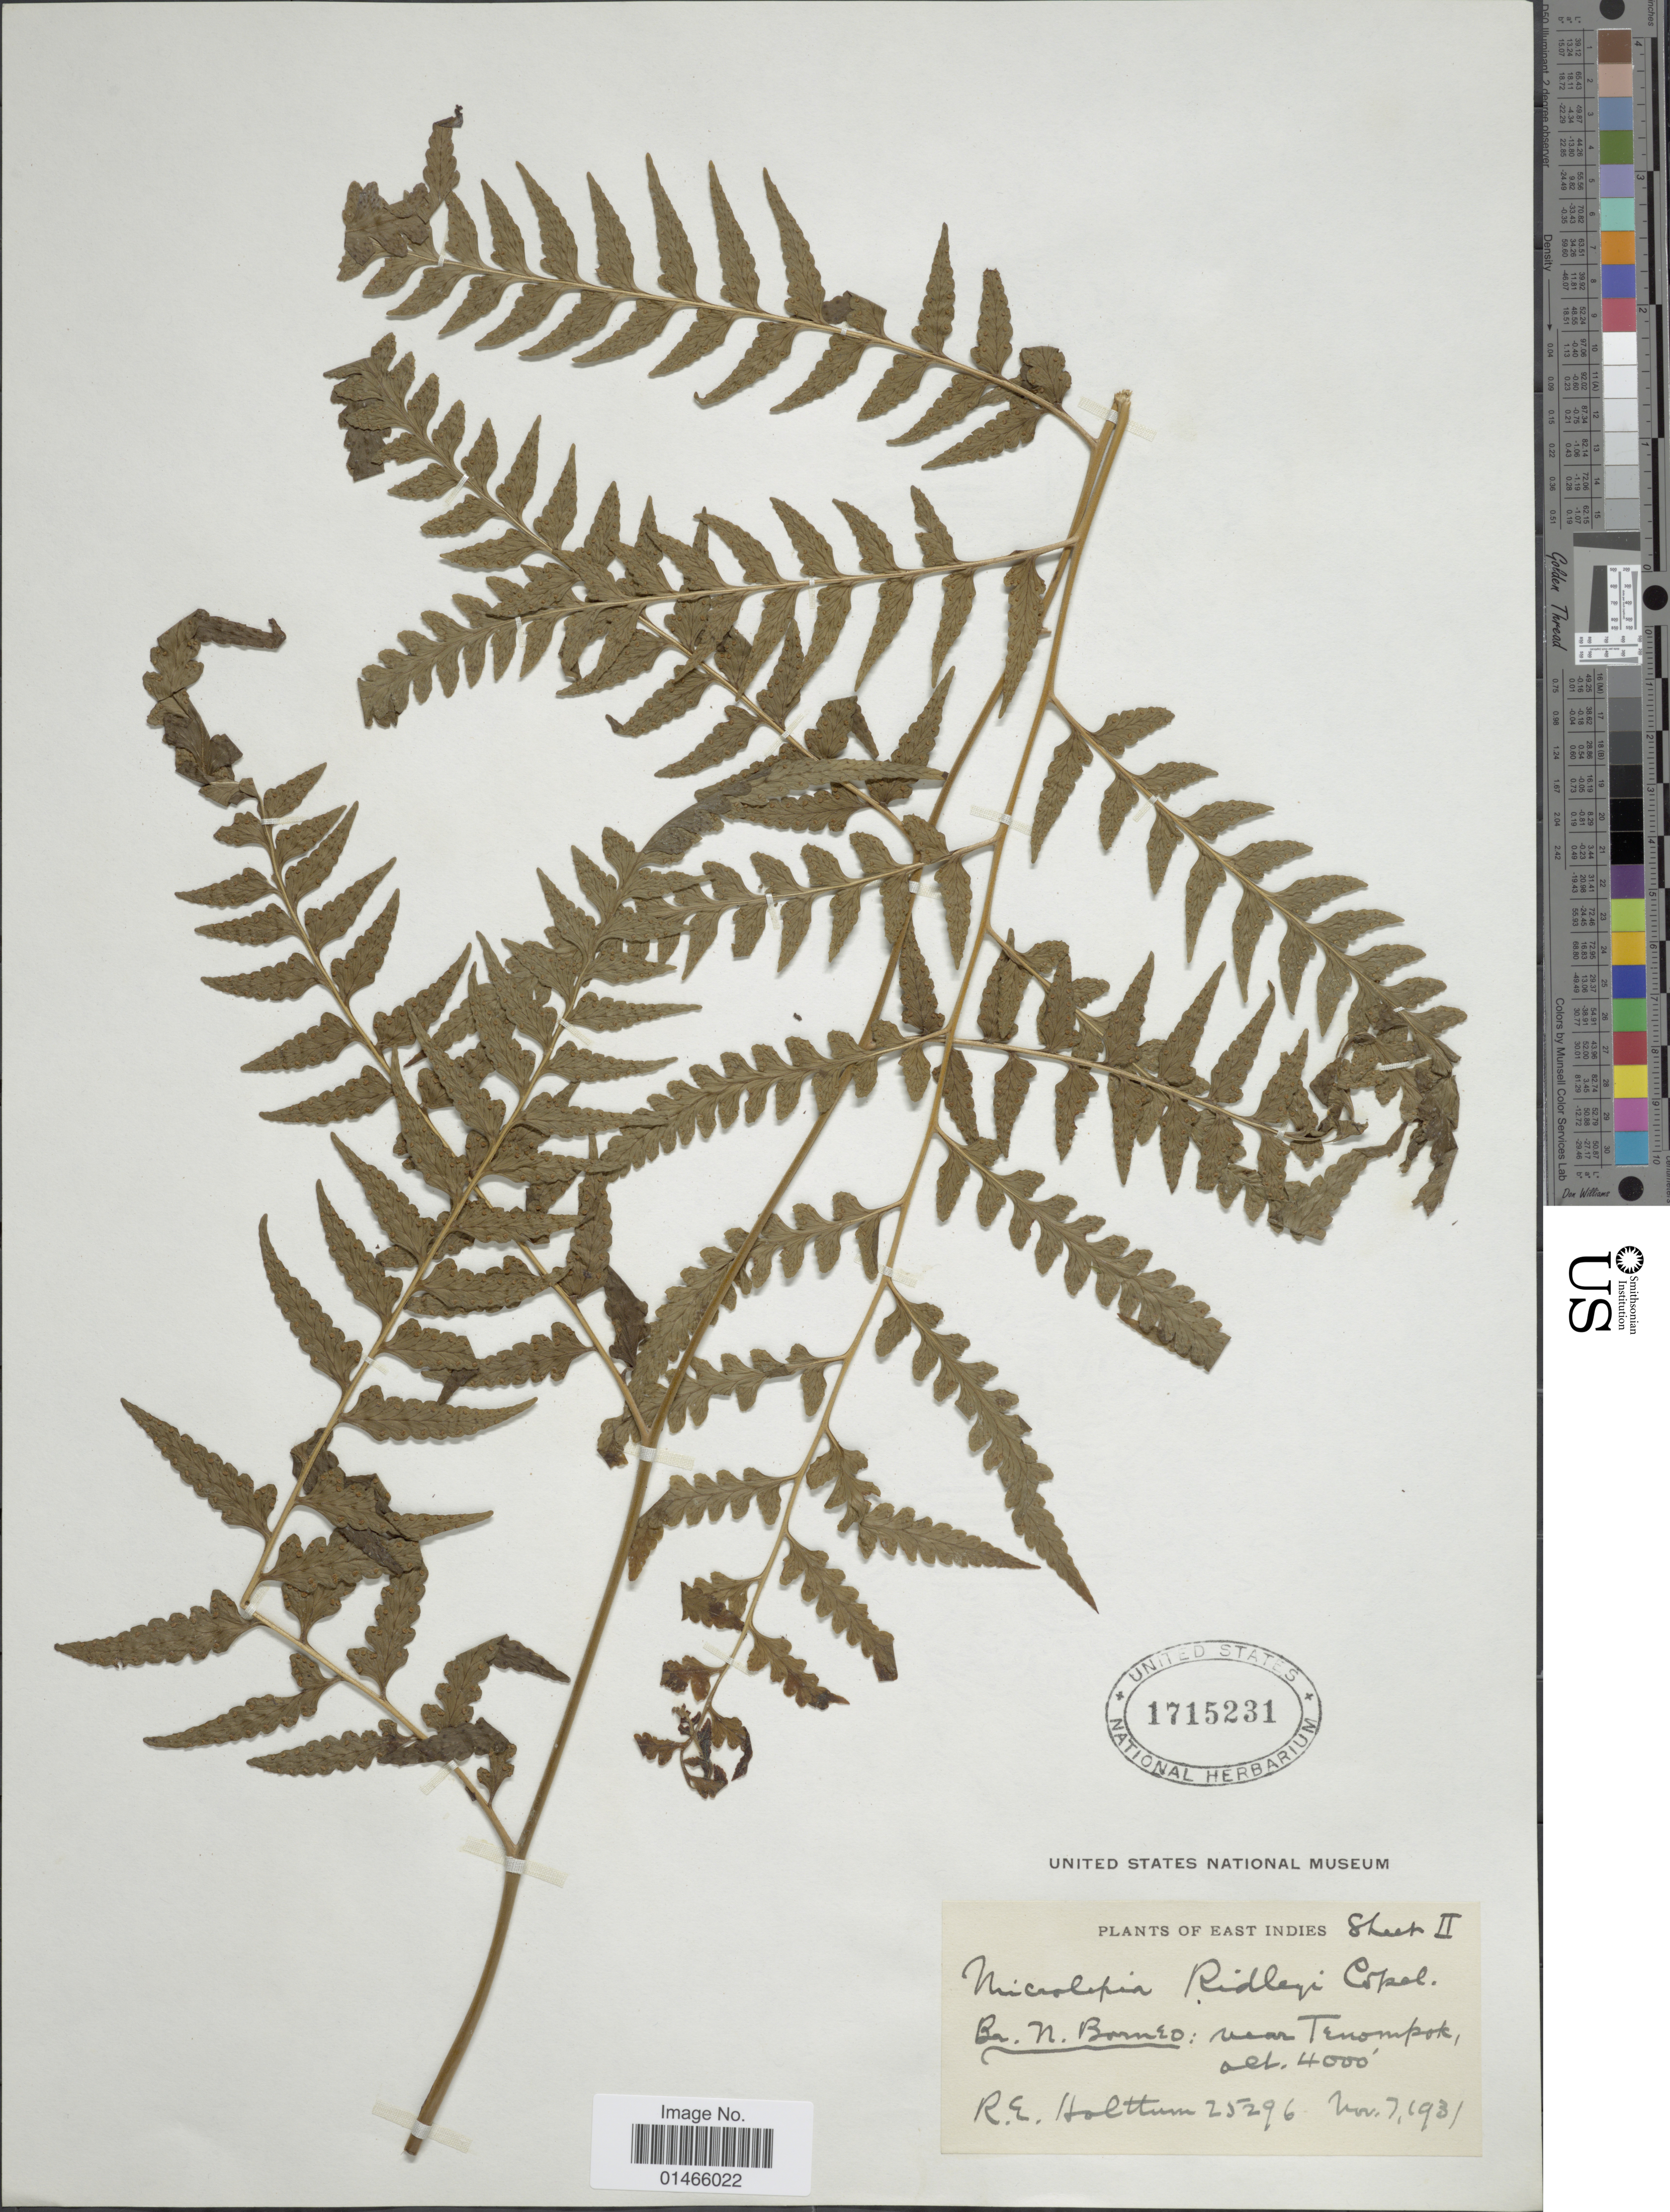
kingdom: Plantae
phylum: Tracheophyta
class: Polypodiopsida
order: Polypodiales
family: Dennstaedtiaceae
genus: Microlepia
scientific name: Microlepia ridleyi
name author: Copel.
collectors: R. E. Holttum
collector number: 25296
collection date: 1931-11-07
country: Malaysia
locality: B.N. Borneo: near Tenompok [interpreted]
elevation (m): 1219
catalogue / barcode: US 1715232